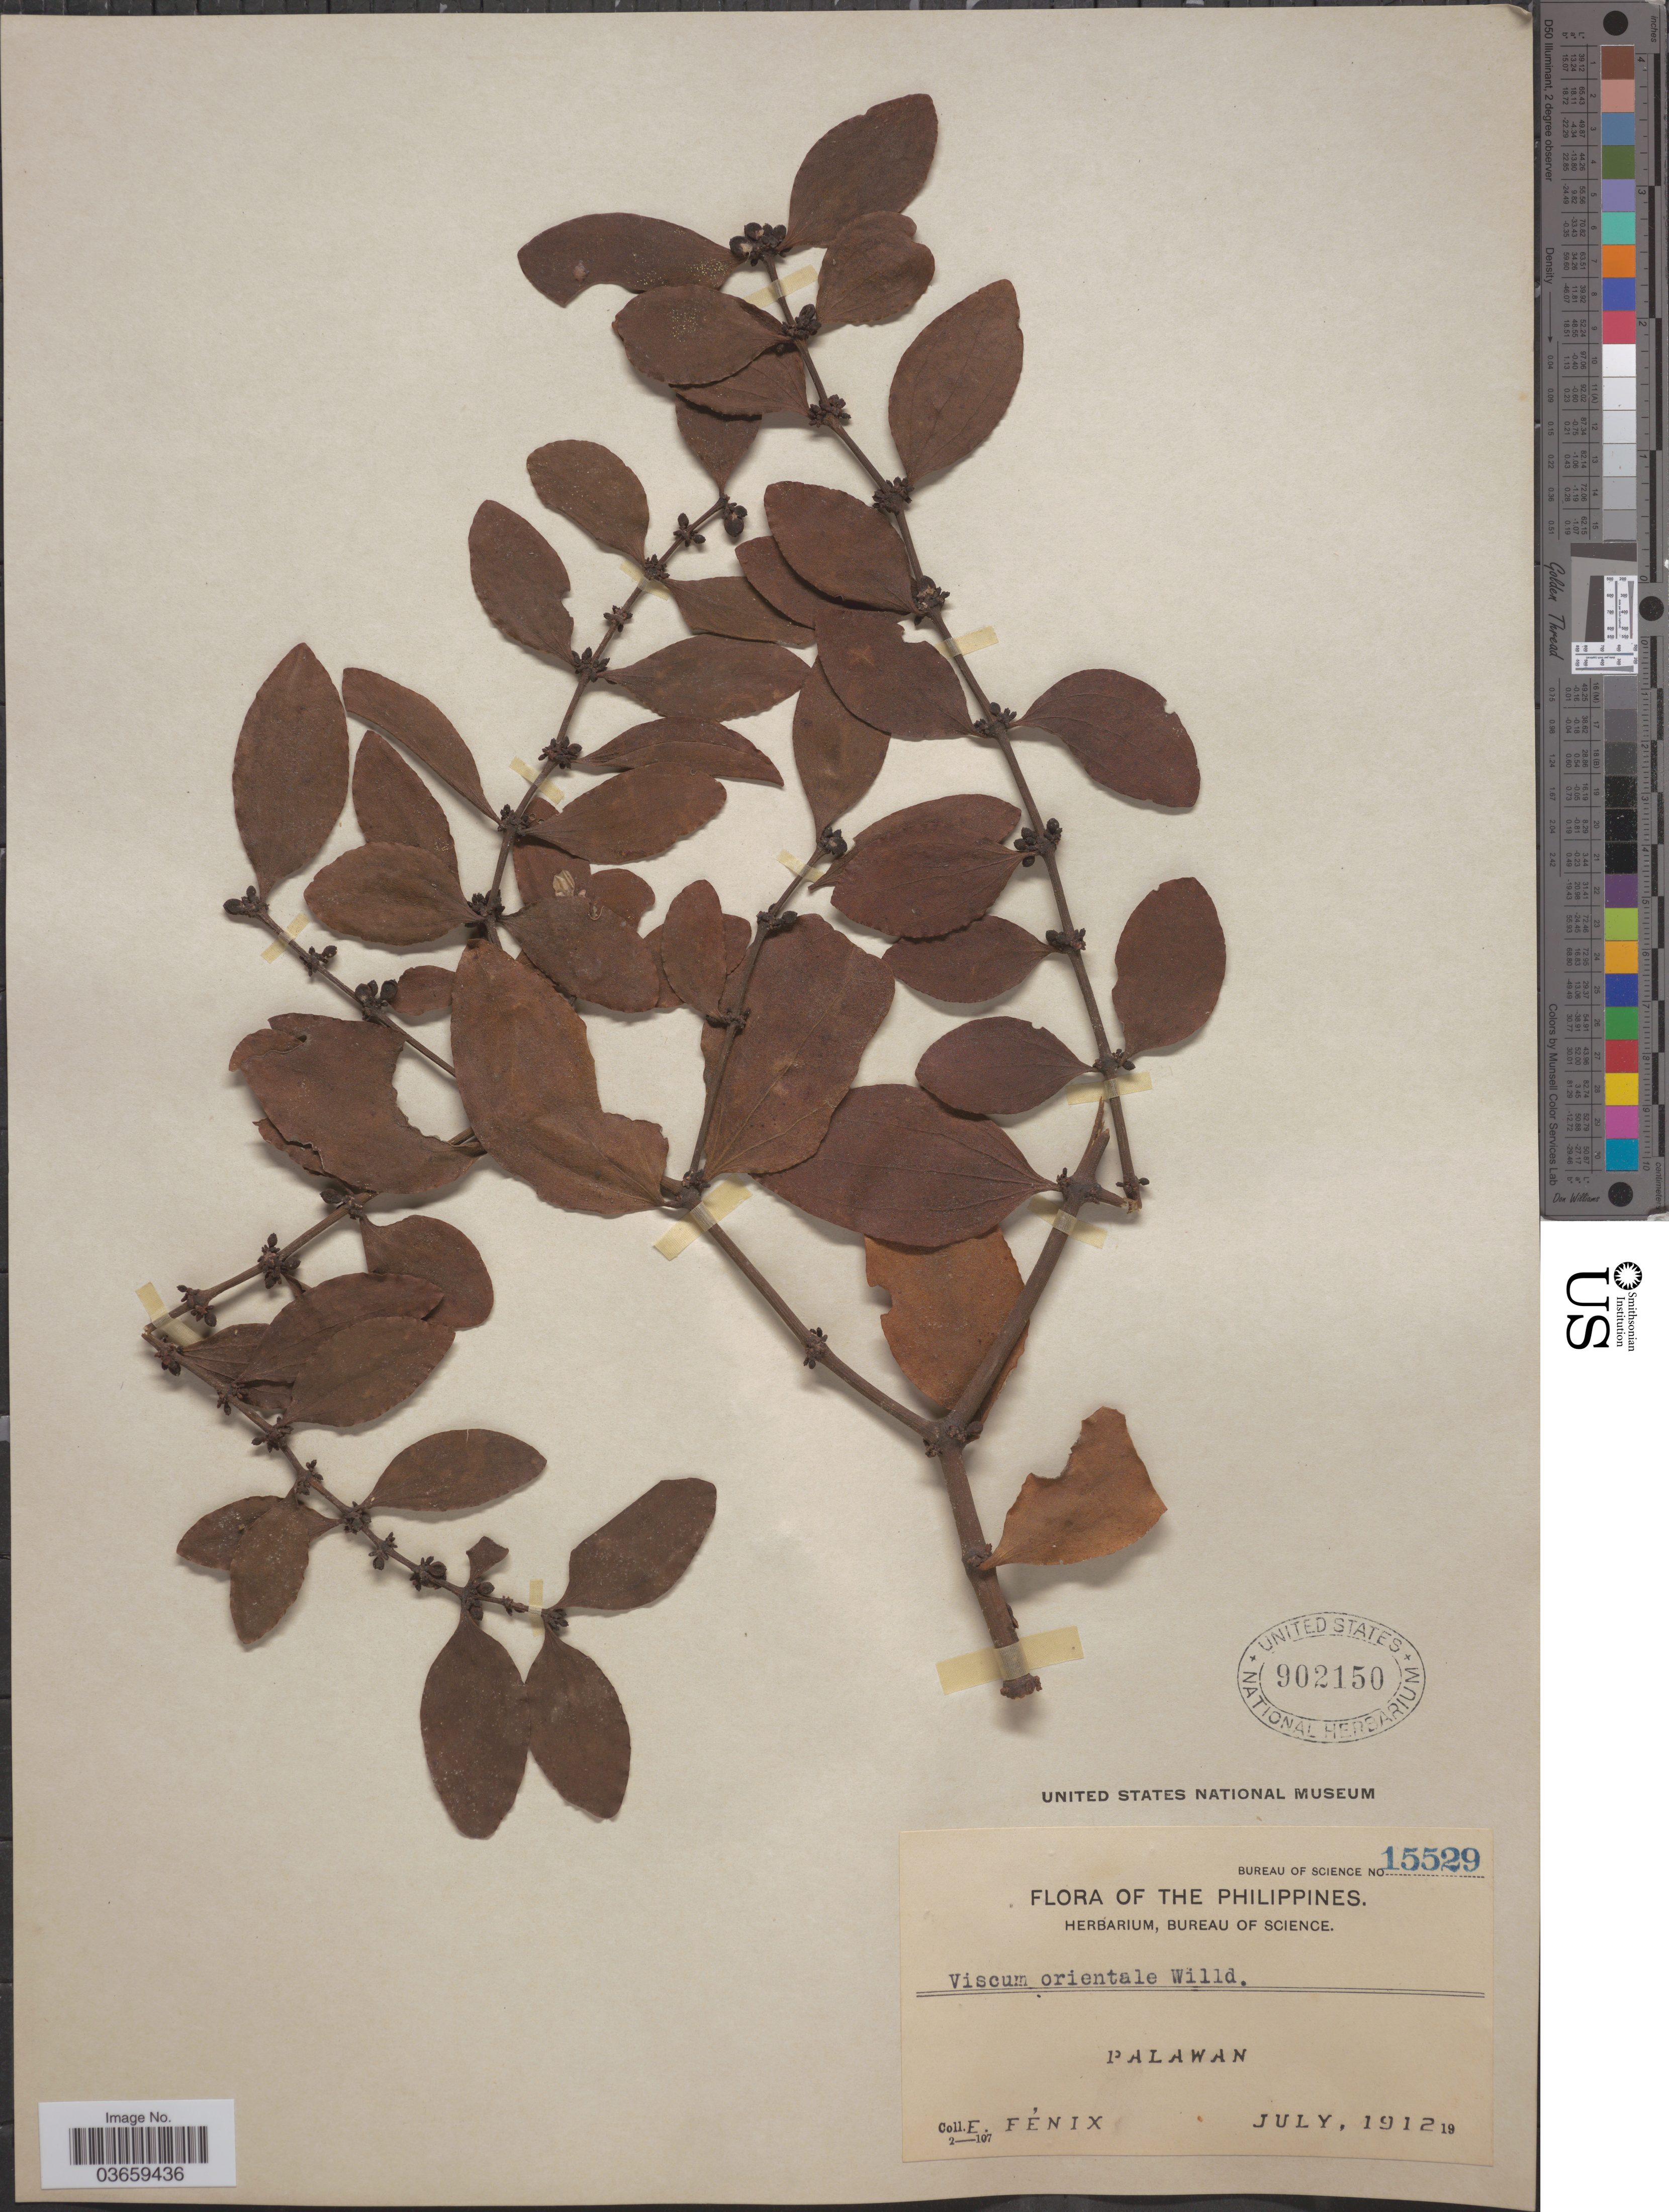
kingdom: Plantae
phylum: Tracheophyta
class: Magnoliopsida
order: Santalales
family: Viscaceae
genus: Viscum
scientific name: Viscum orientale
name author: DC.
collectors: E. Fénix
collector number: Bureau of Science 15529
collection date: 1912-07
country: Philippines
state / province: Mimaropa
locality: Palawan.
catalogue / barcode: US 902150